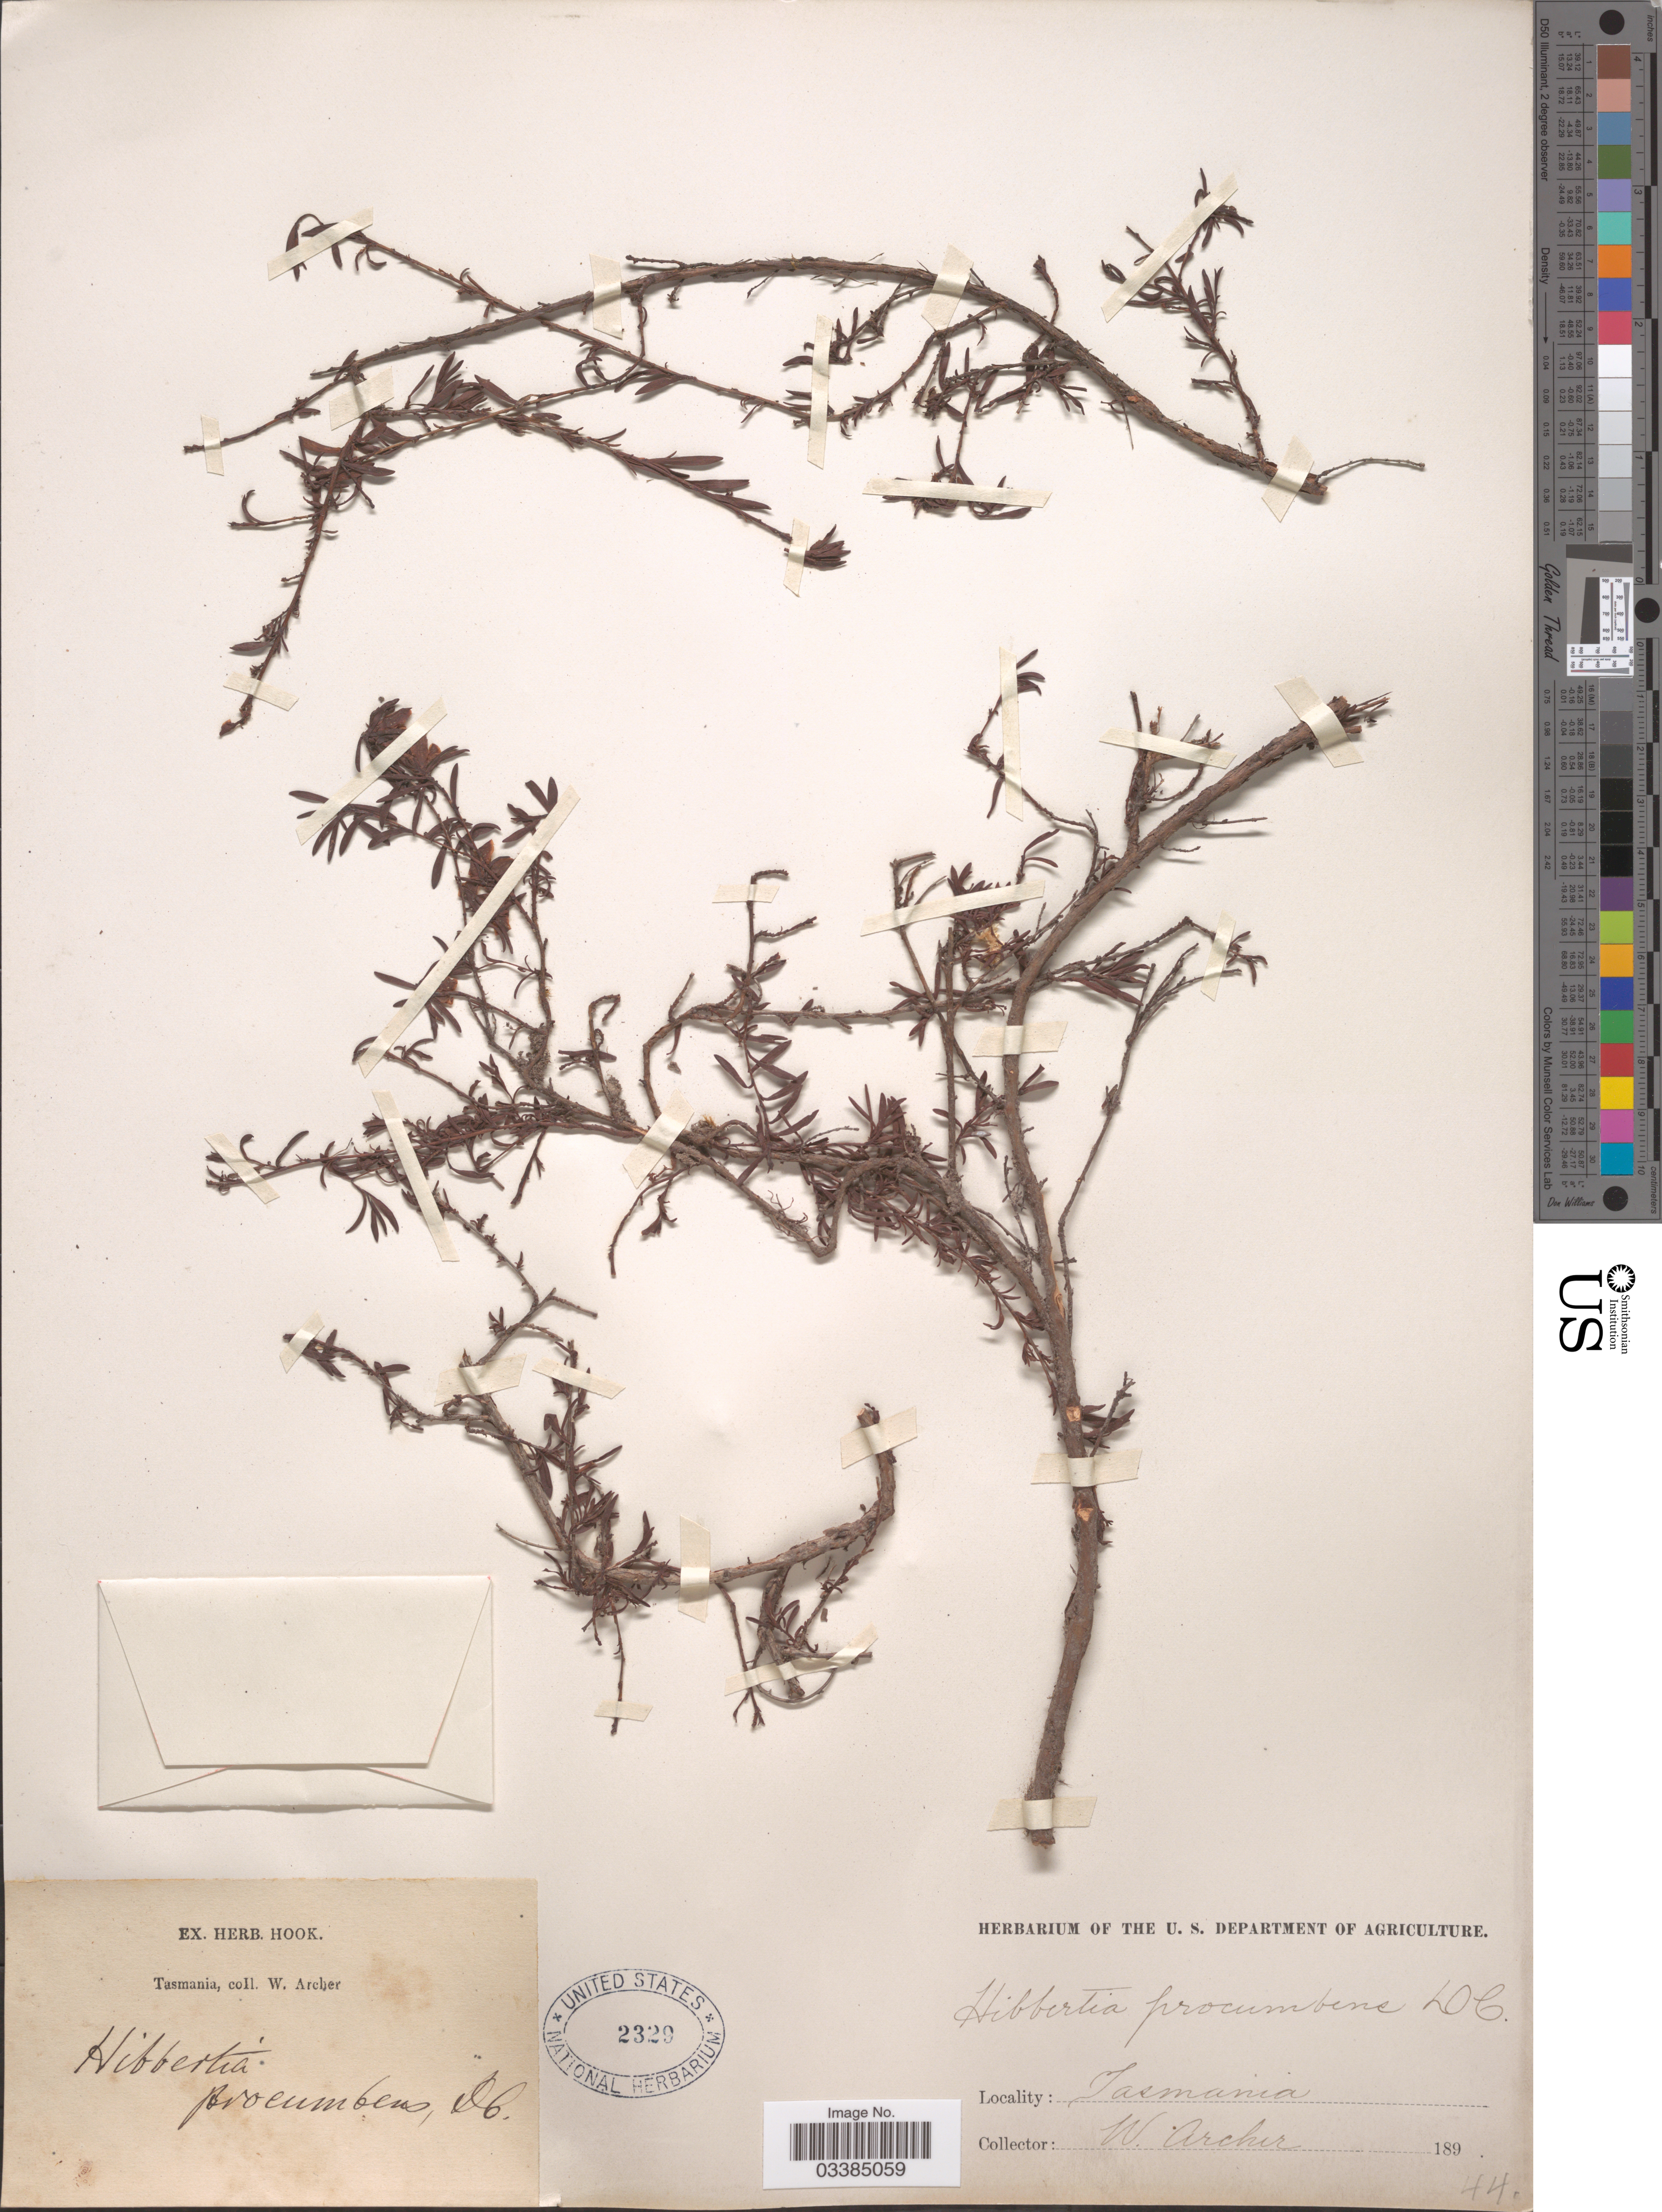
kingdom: Plantae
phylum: Tracheophyta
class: Magnoliopsida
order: Dilleniales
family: Dilleniaceae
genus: Hibbertia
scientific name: Hibbertia procumbens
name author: (Labill.) DC.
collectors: W. Archer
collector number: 44?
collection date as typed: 189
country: Australia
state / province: Tasmania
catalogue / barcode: US 2329